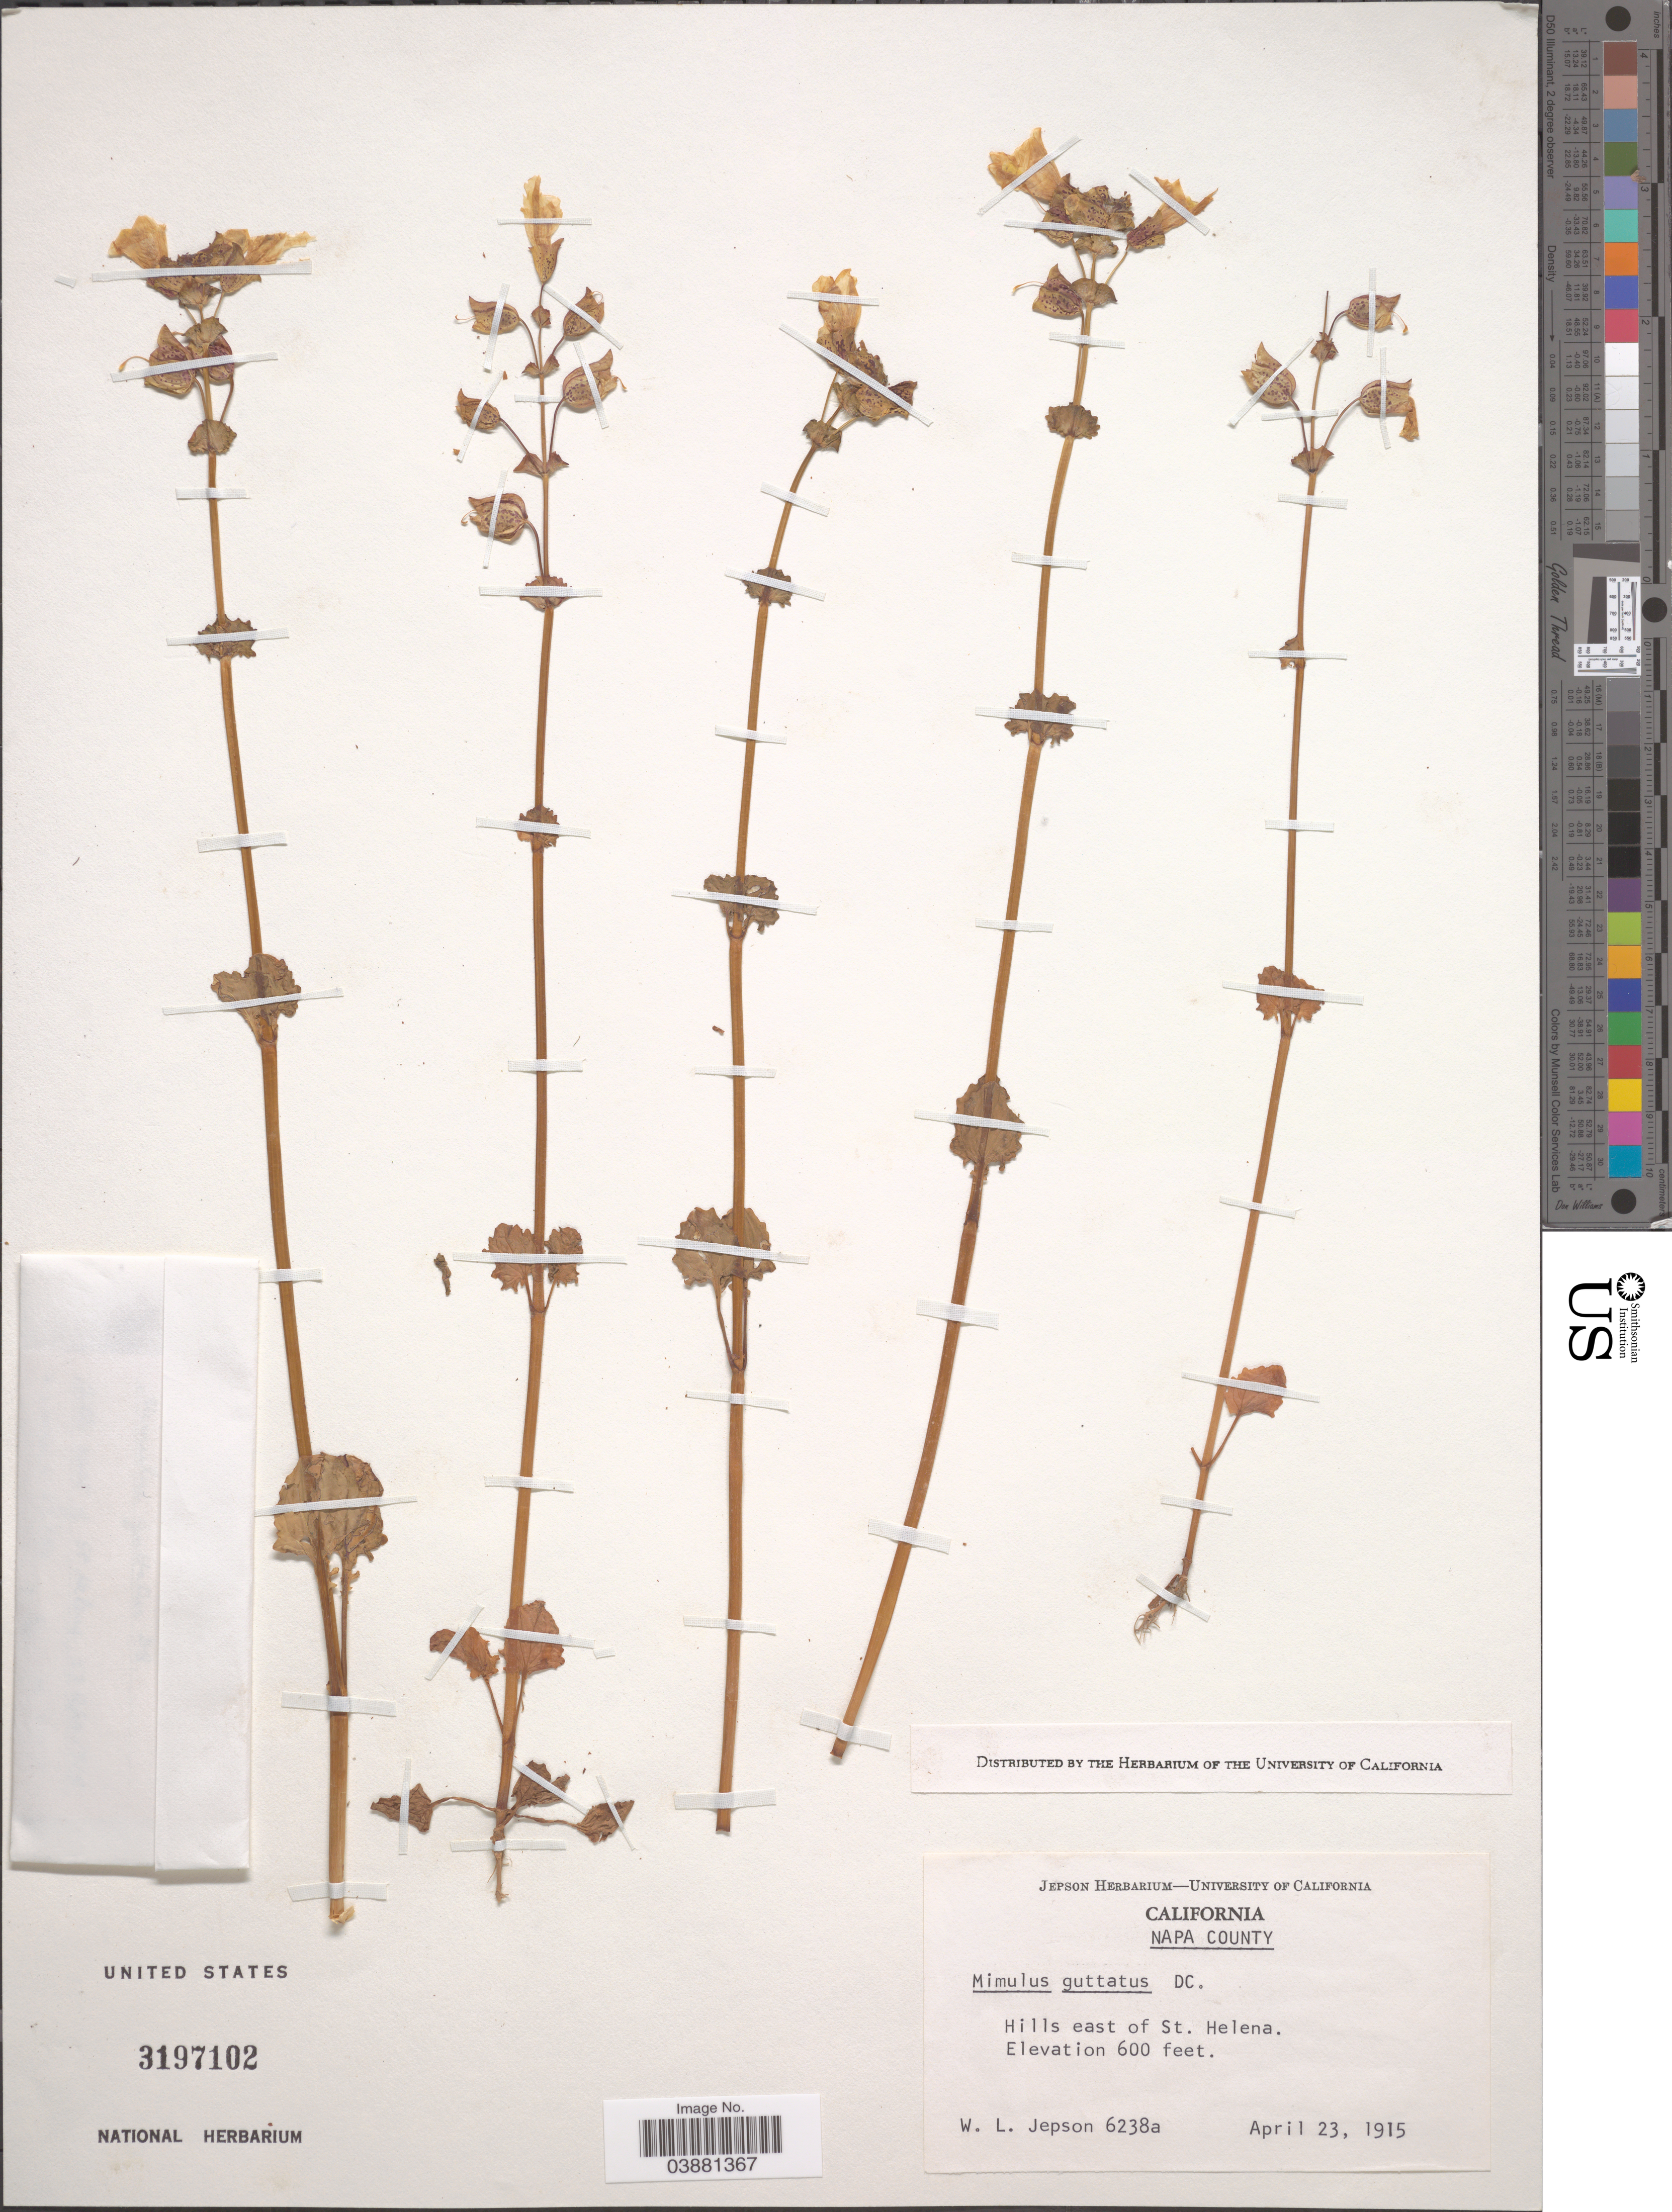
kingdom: Plantae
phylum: Tracheophyta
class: Magnoliopsida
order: Lamiales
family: Phrymaceae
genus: Mimulus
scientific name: Mimulus guttatus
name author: DC.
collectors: W. L. Jepson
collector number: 6238a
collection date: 1915-04-23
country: United States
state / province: California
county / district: Napa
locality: Napa County. Hills east of St. Helena.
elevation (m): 183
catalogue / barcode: US 3197102